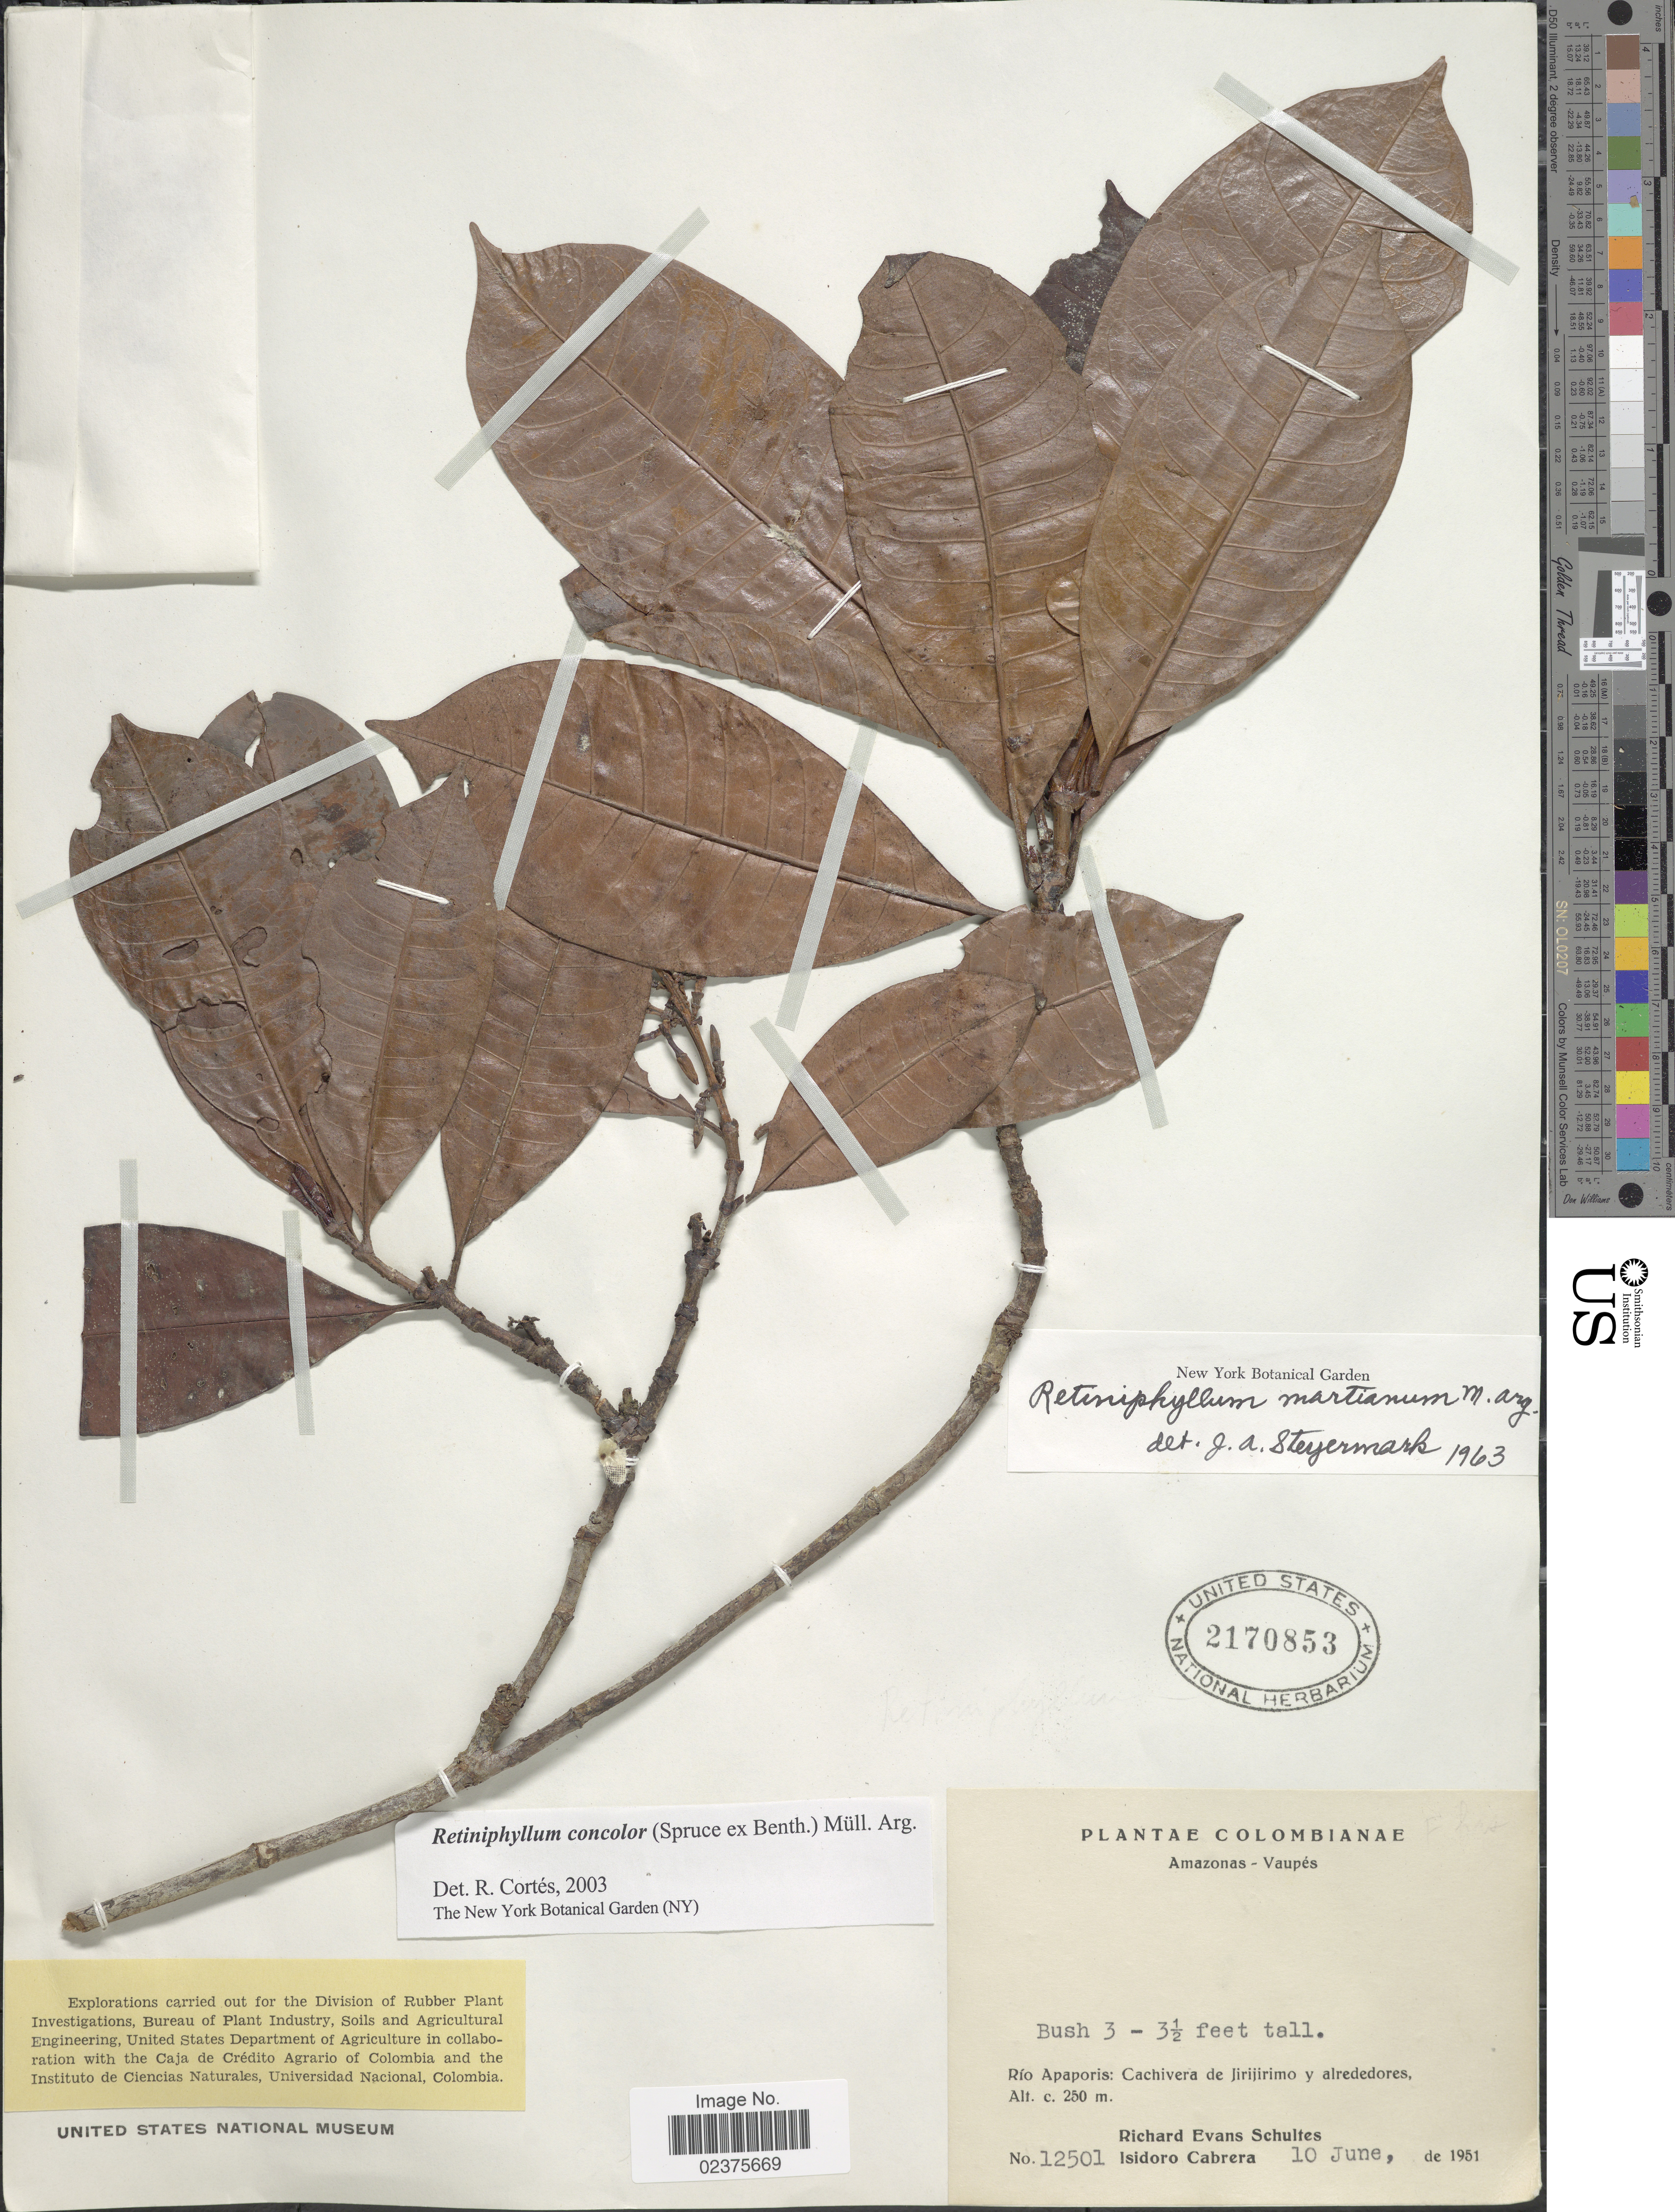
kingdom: Plantae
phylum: Tracheophyta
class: Magnoliopsida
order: Gentianales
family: Rubiaceae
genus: Retiniphyllum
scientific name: Retiniphyllum concolor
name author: (Spruce ex Benth.) Müll. Arg.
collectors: R. E. Schultes & I. Cabrera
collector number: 12501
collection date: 1951-06-10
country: Colombia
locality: Amazonas-Vaupes, Río Apaporis, Cachivera de Jirijirimo y alrededores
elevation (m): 250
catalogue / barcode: US 2170853